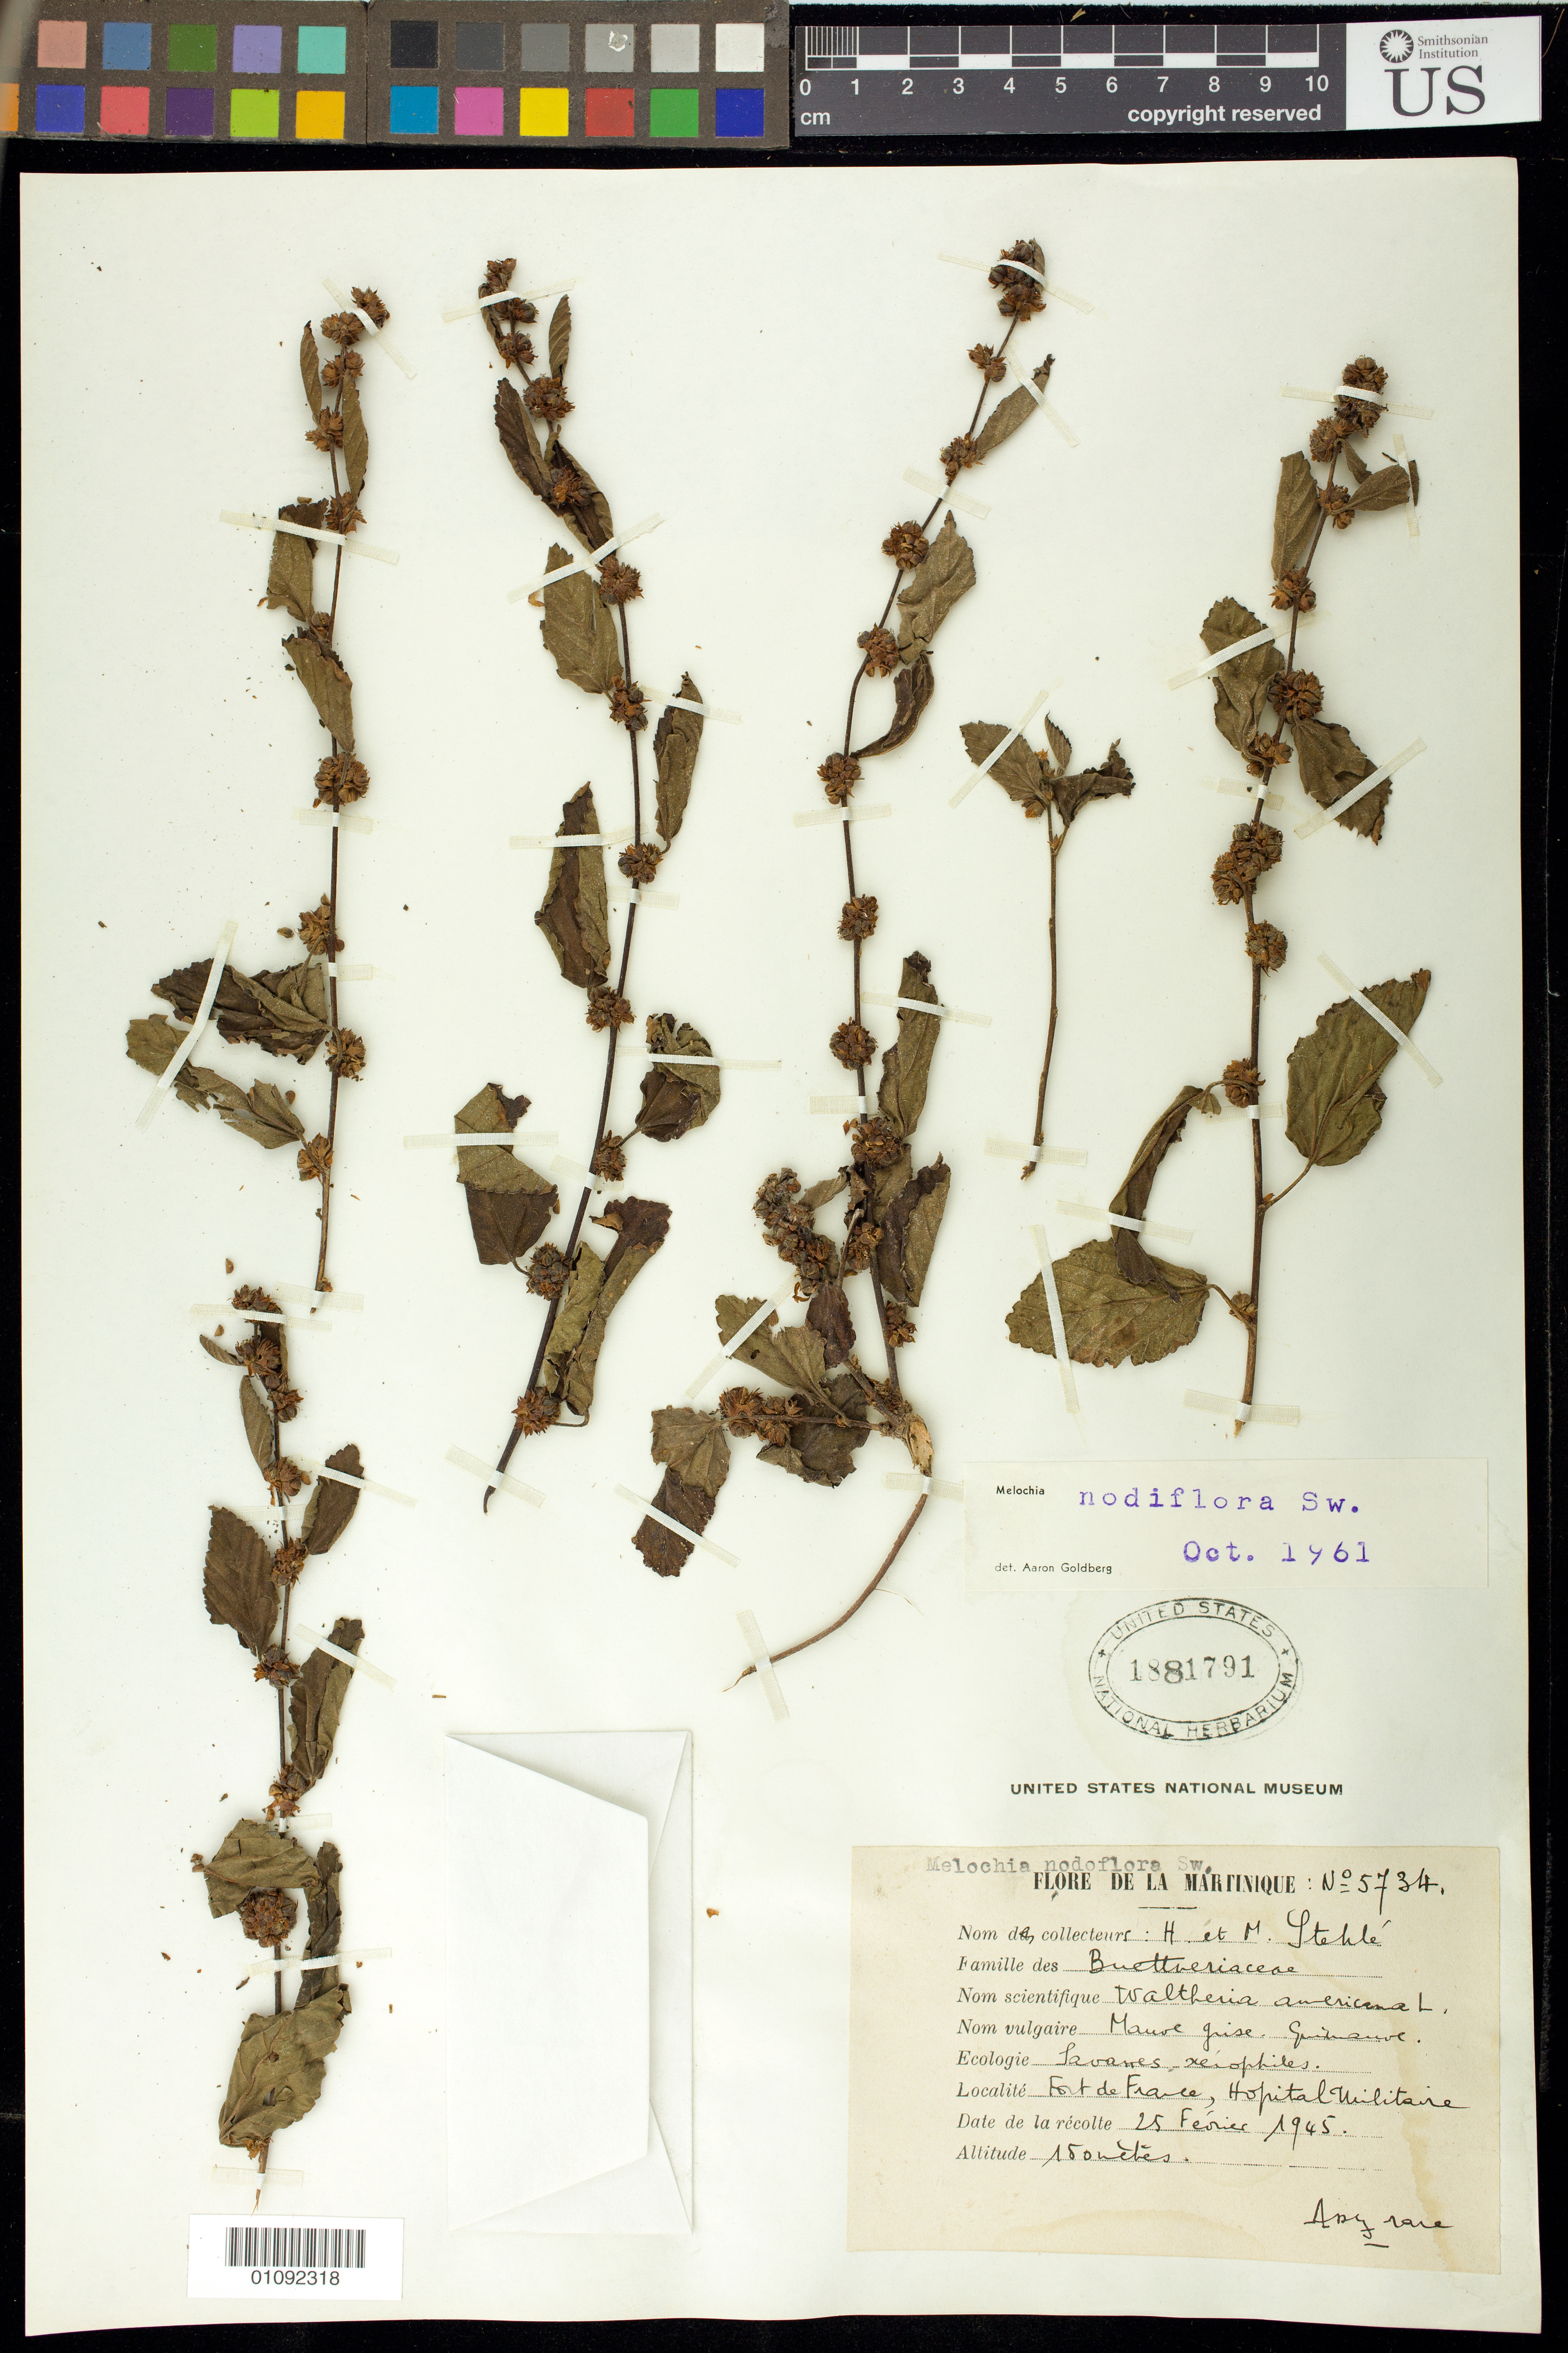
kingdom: Plantae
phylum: Tracheophyta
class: Magnoliopsida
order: Malvales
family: Malvaceae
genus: Melochia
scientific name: Melochia nodiflora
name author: Sw.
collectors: H. Stehlé & M. Stehlé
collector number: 5734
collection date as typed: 25 Feb 1945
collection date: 1945-02-25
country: Martinique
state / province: Fort-de-France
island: Martinique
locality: Fort de France, Hopital Unlitaire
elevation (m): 150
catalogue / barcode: US 1881791